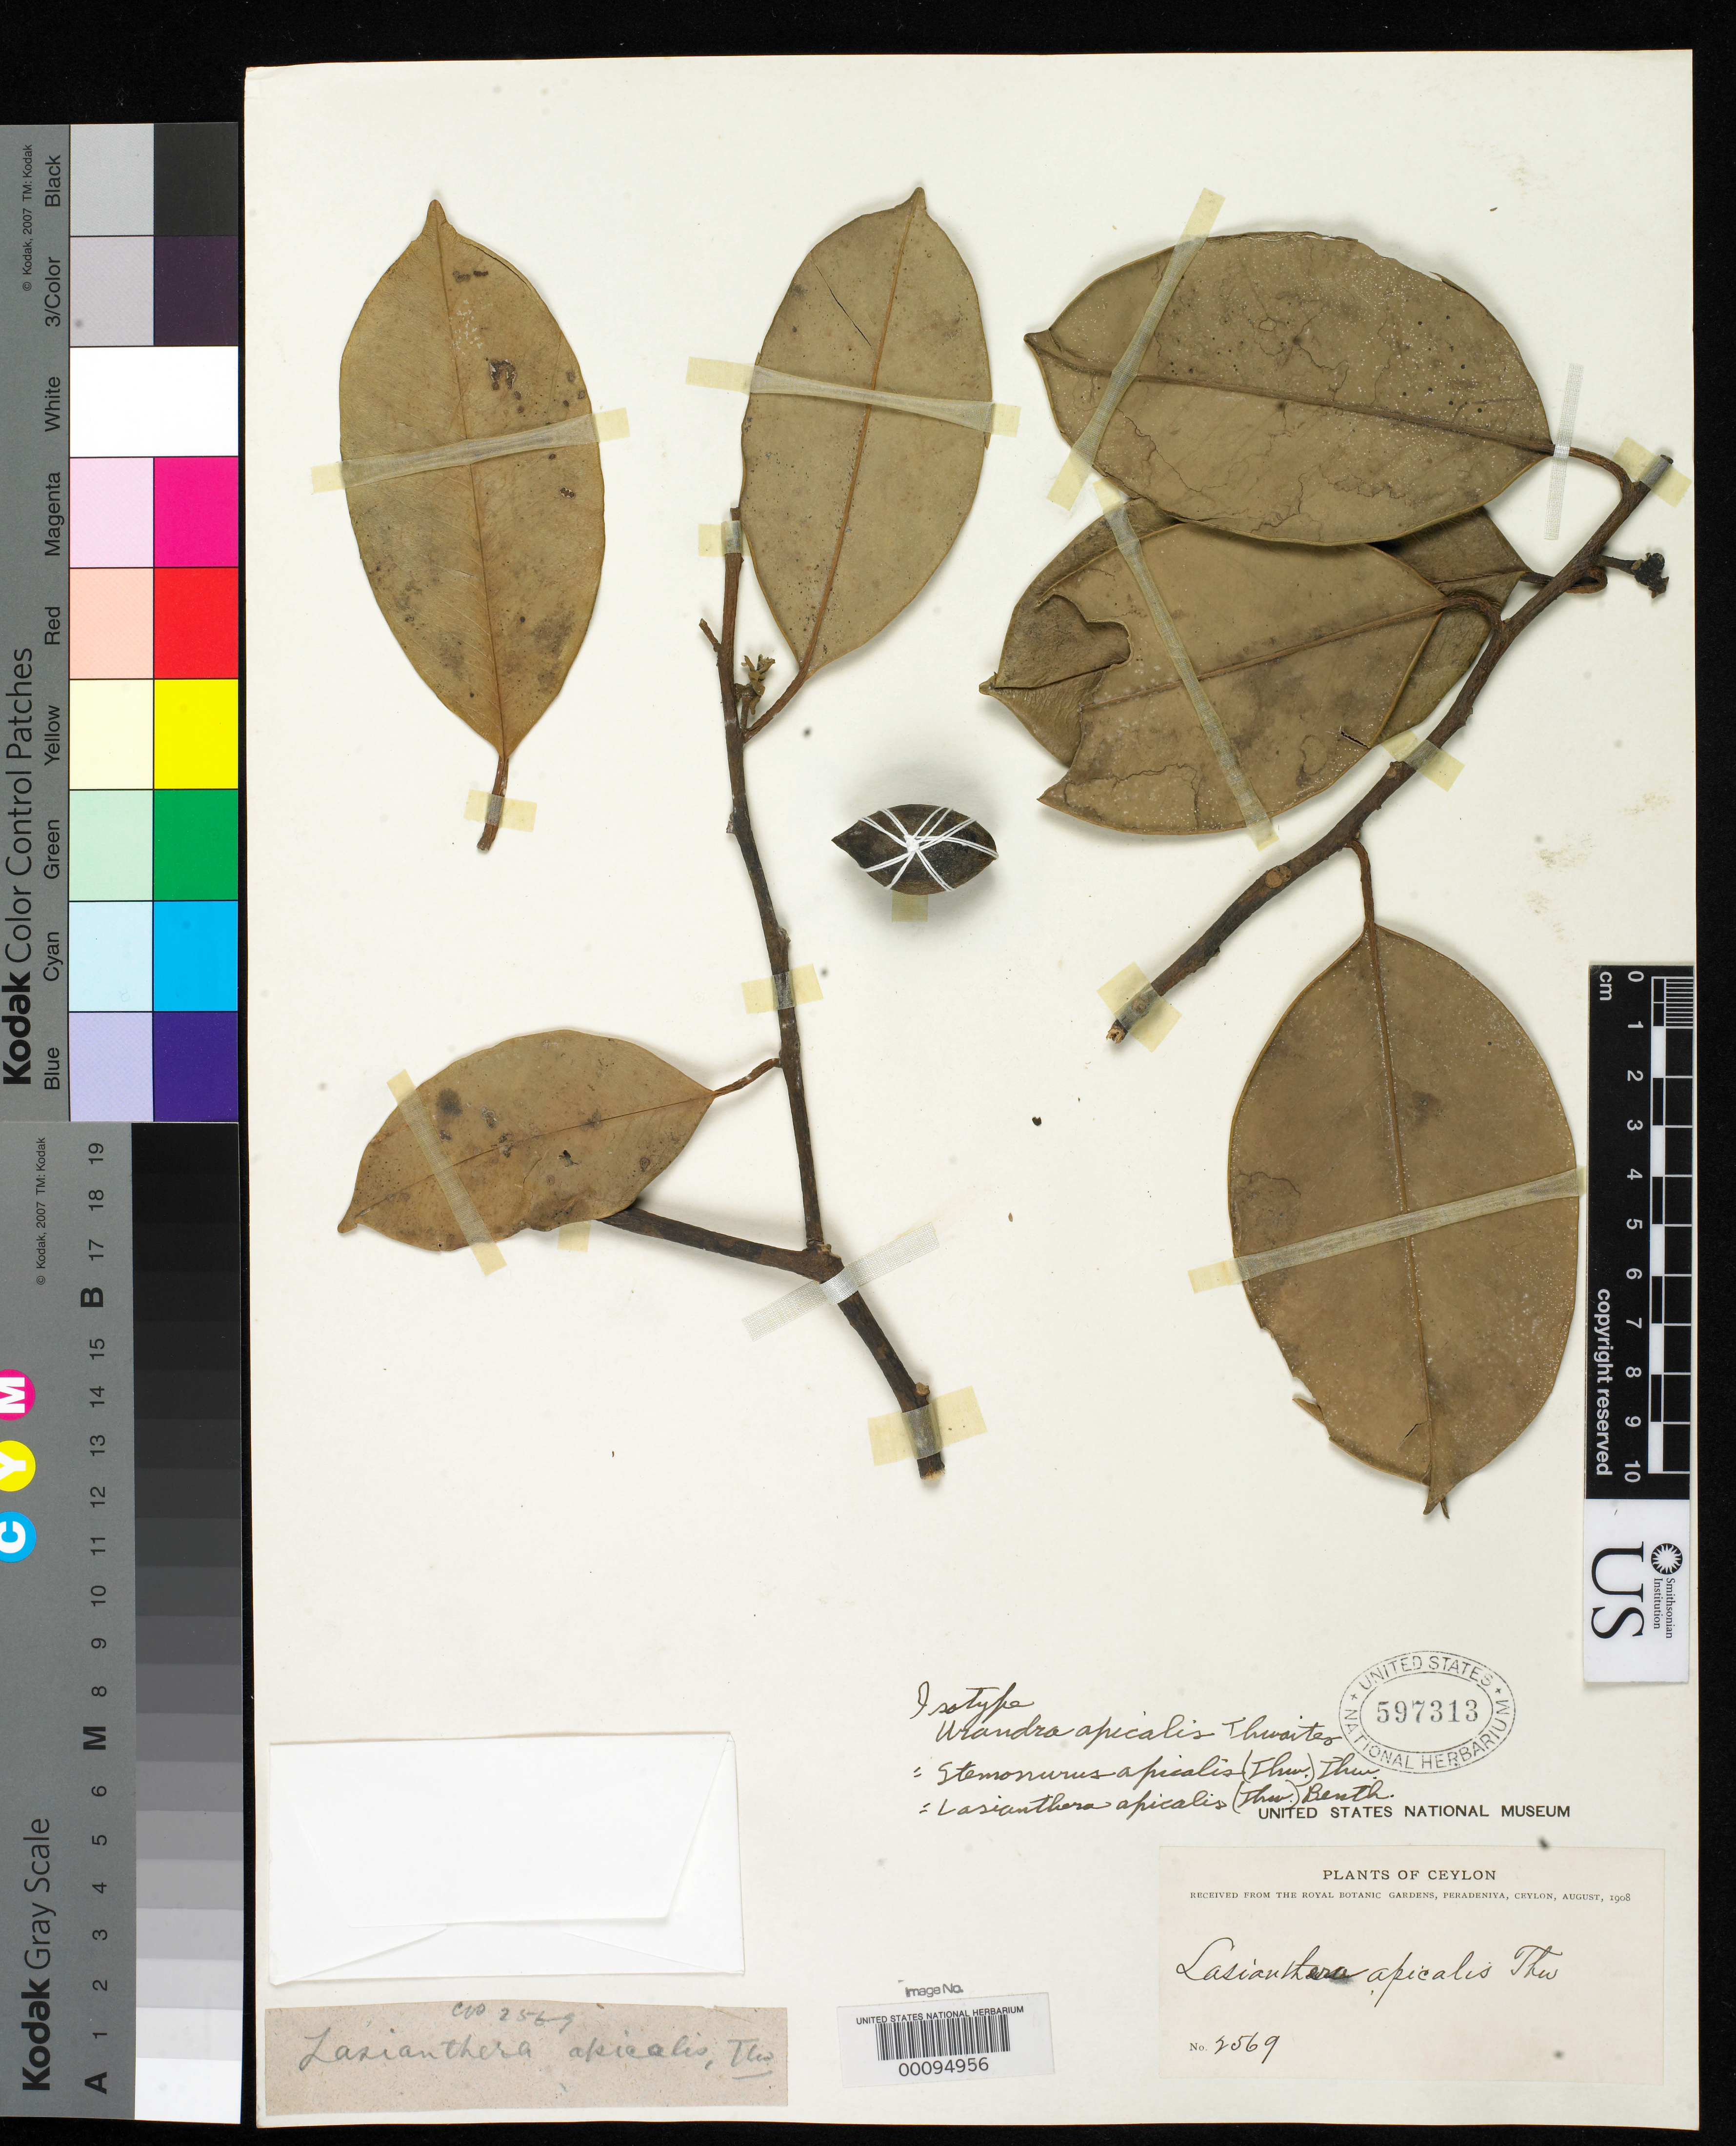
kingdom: Plantae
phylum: Tracheophyta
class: Magnoliopsida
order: Cardiopteridales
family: Stemonuraceae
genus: Urandra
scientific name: Urandra apicalis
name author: Thwaites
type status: Isotype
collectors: G. H. K. Thwaites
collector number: C.P. 2569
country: Sri Lanka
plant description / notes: Currently accepted name as cited by Sleumer, Blumea 17: 259-260 (1969).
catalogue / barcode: US 597313